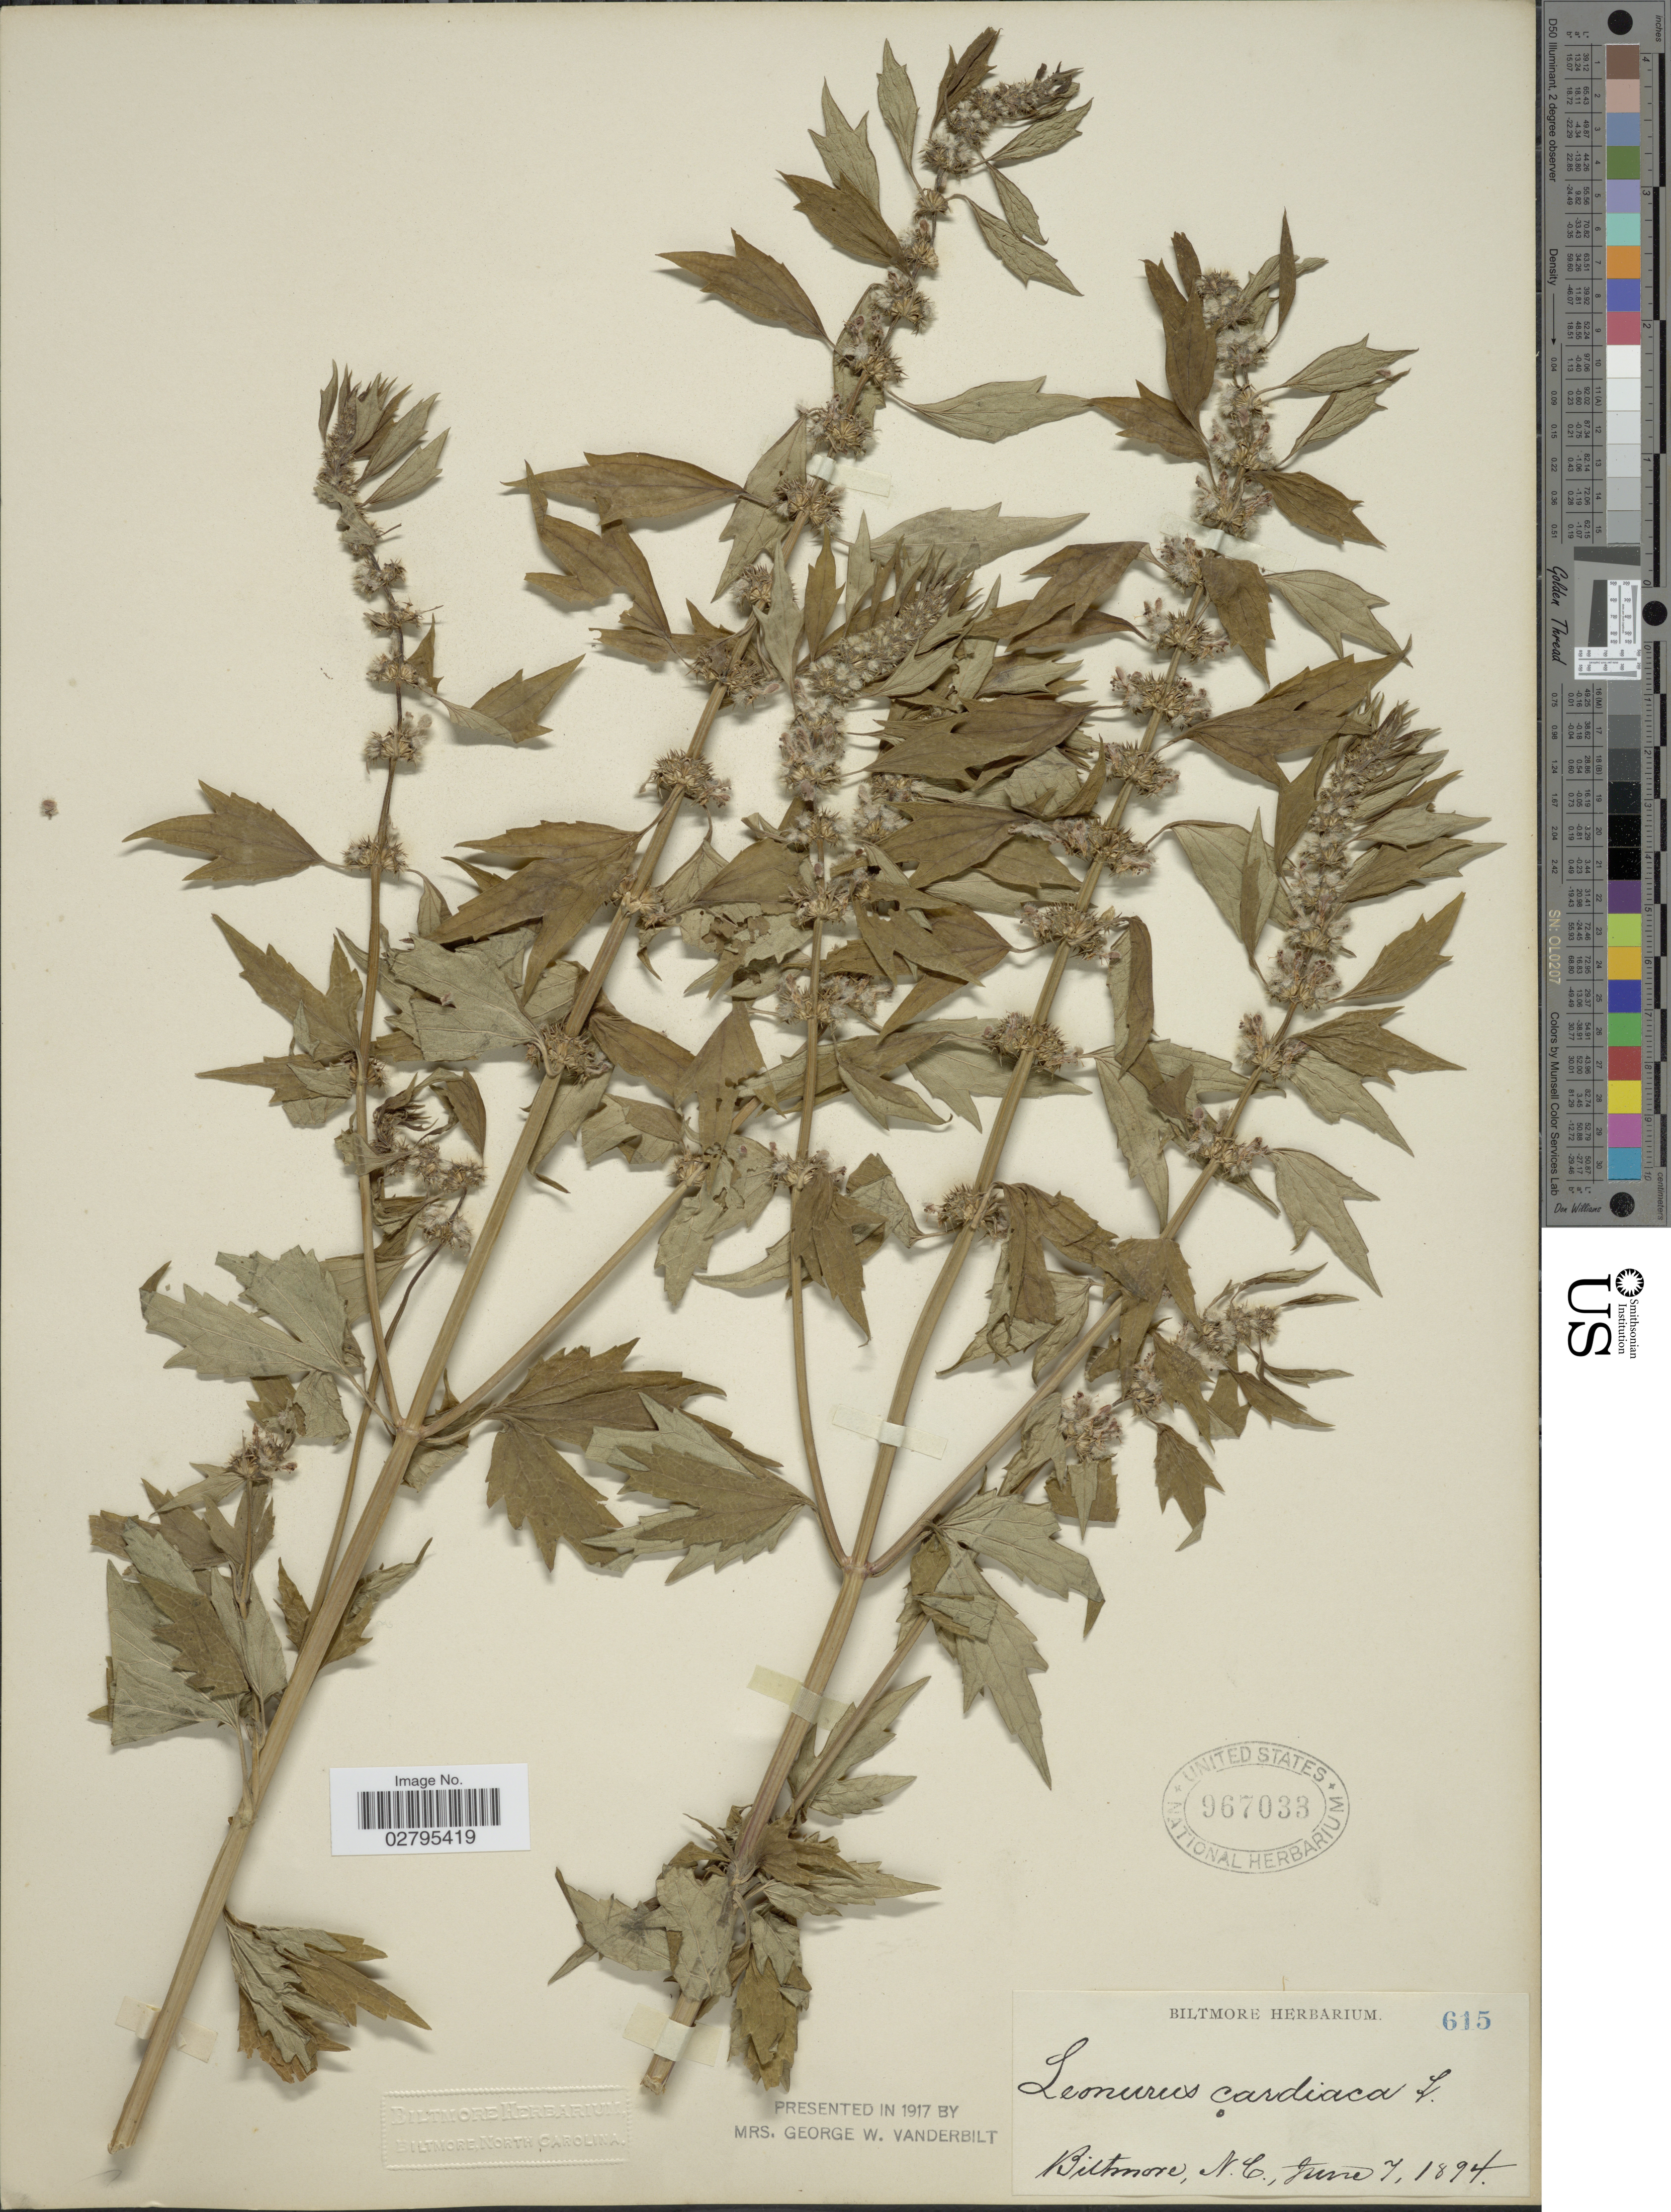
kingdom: Plantae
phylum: Tracheophyta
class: Magnoliopsida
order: Lamiales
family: Lamiaceae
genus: Leonurus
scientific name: Leonurus cardiaca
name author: L.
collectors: ex herb. Biltmore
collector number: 615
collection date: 1894-06-07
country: United States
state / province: North Carolina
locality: Biltmore, N.C.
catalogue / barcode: US 967033